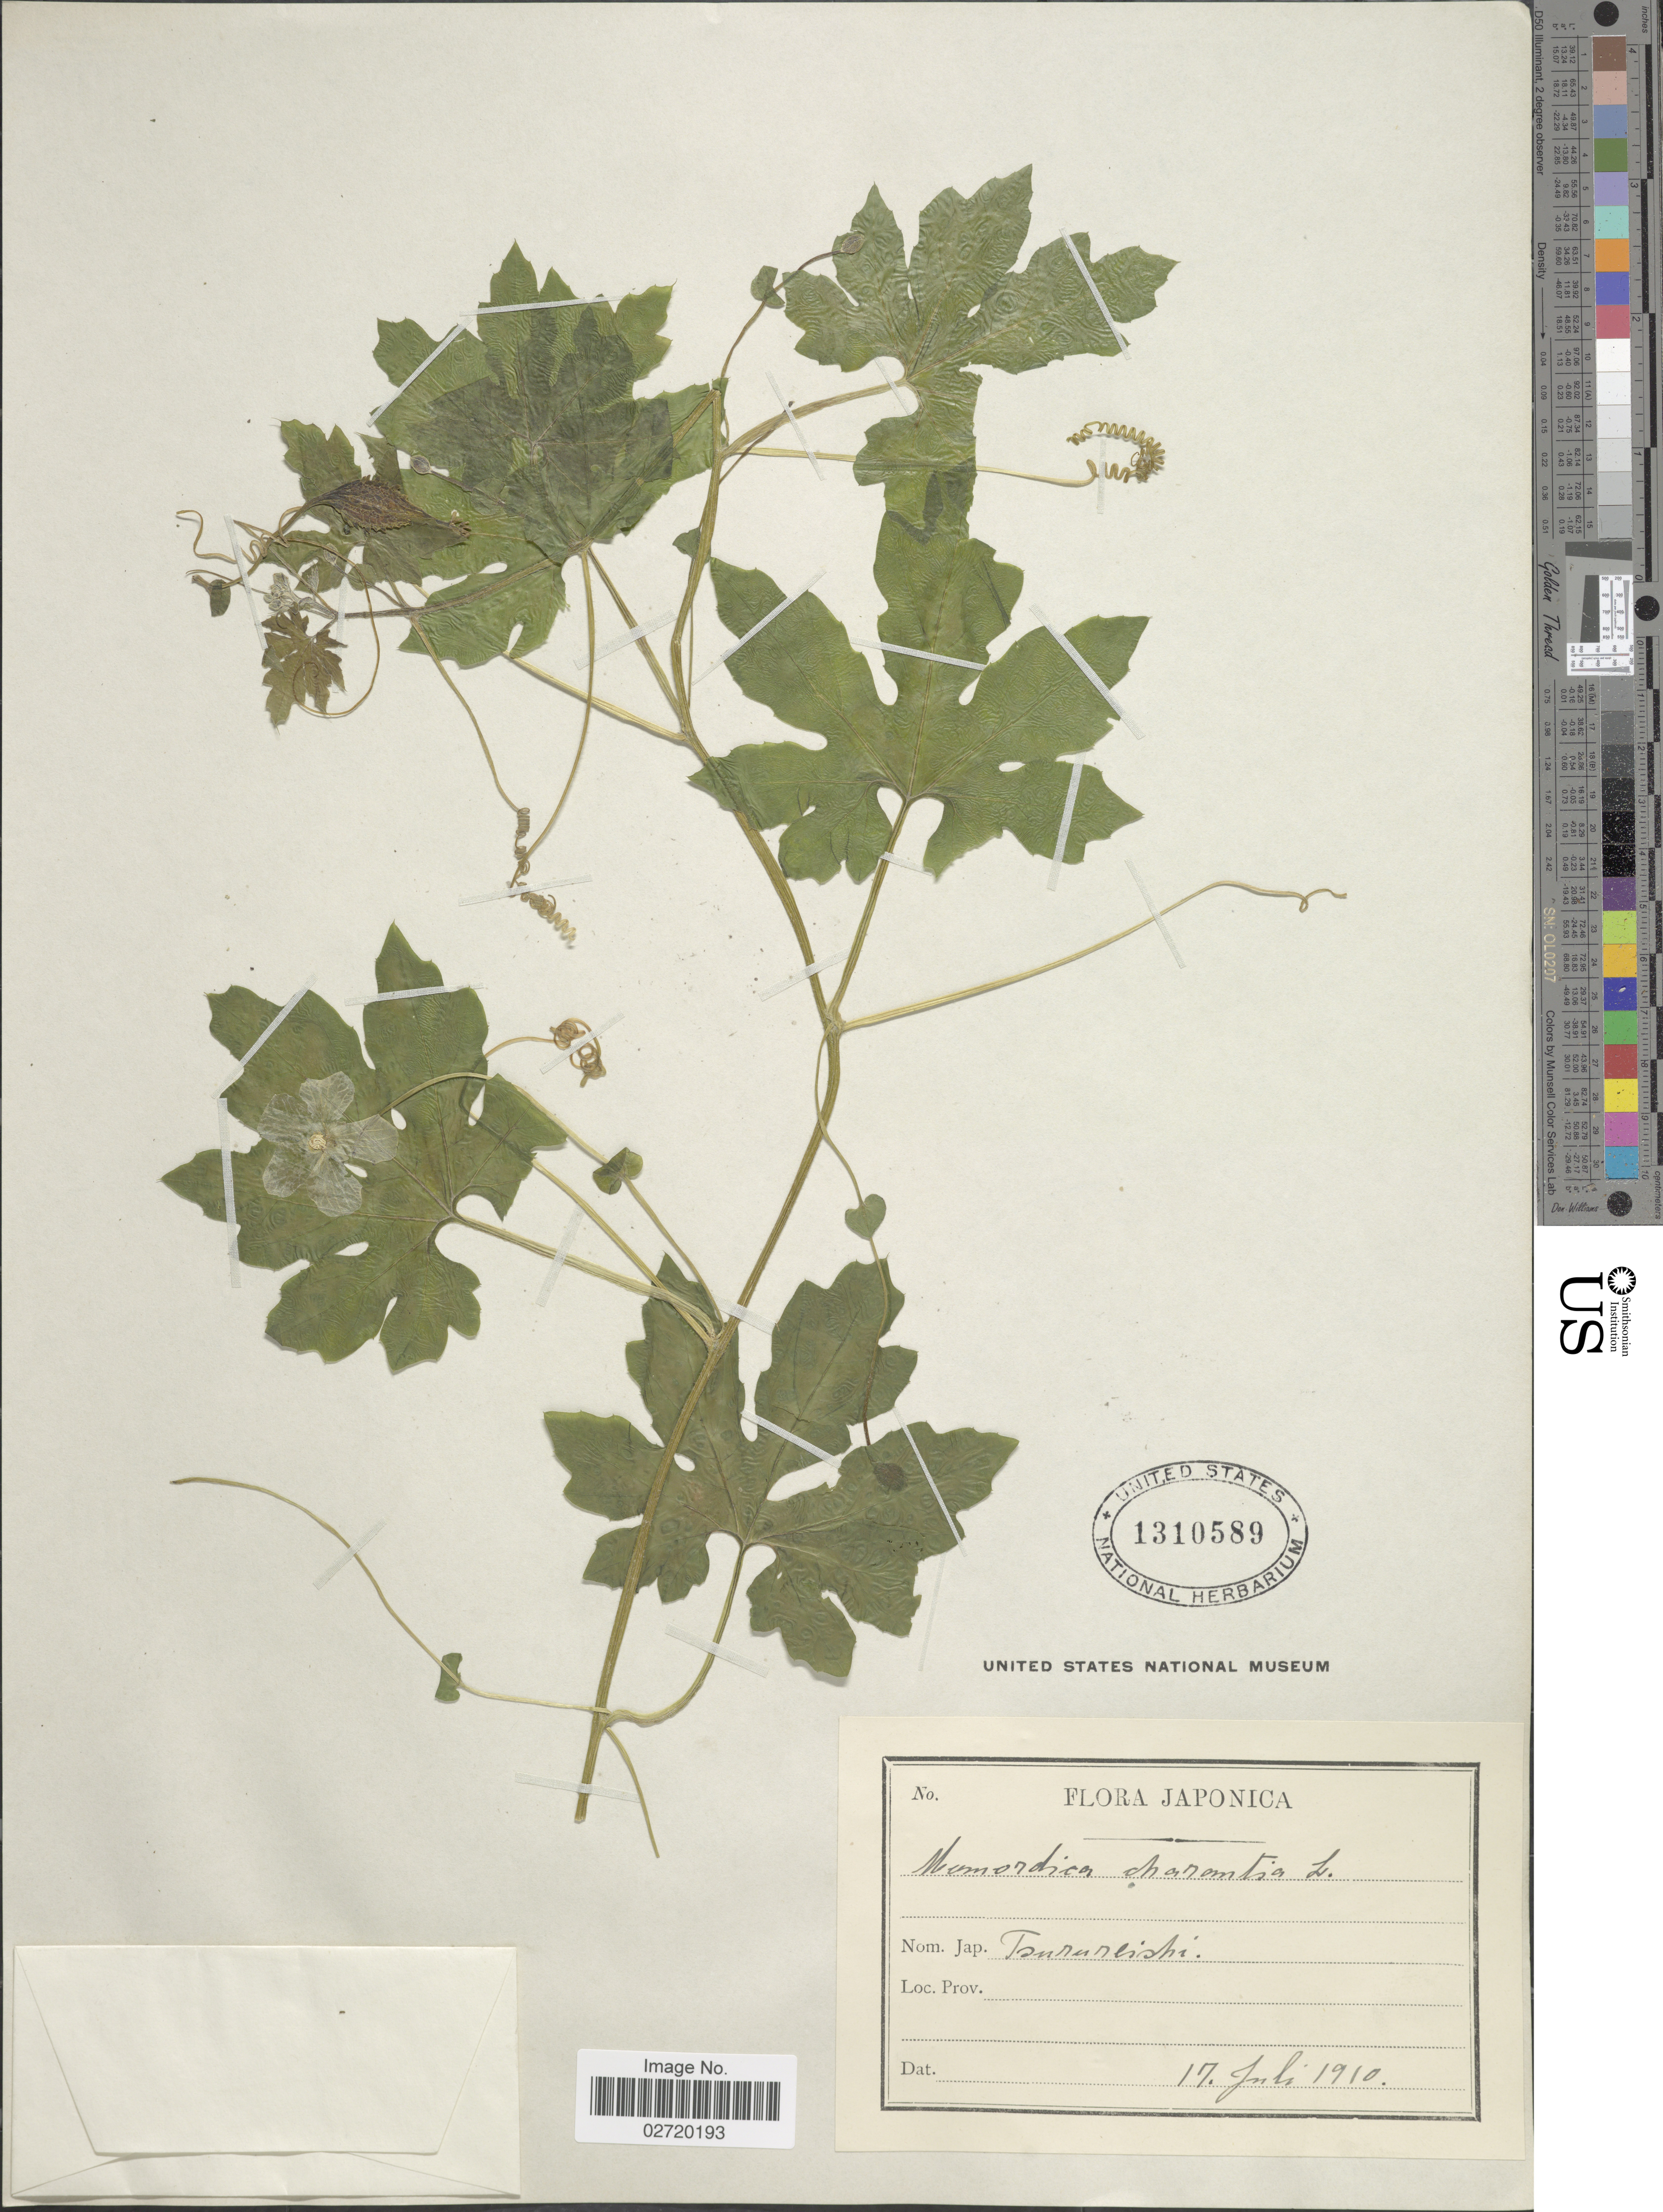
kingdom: Plantae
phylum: Tracheophyta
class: Magnoliopsida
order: Cucurbitales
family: Cucurbitaceae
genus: Momordica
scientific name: Momordica charantia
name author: L.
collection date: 1910-07-17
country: Japan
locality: Japonica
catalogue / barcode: US 1310589